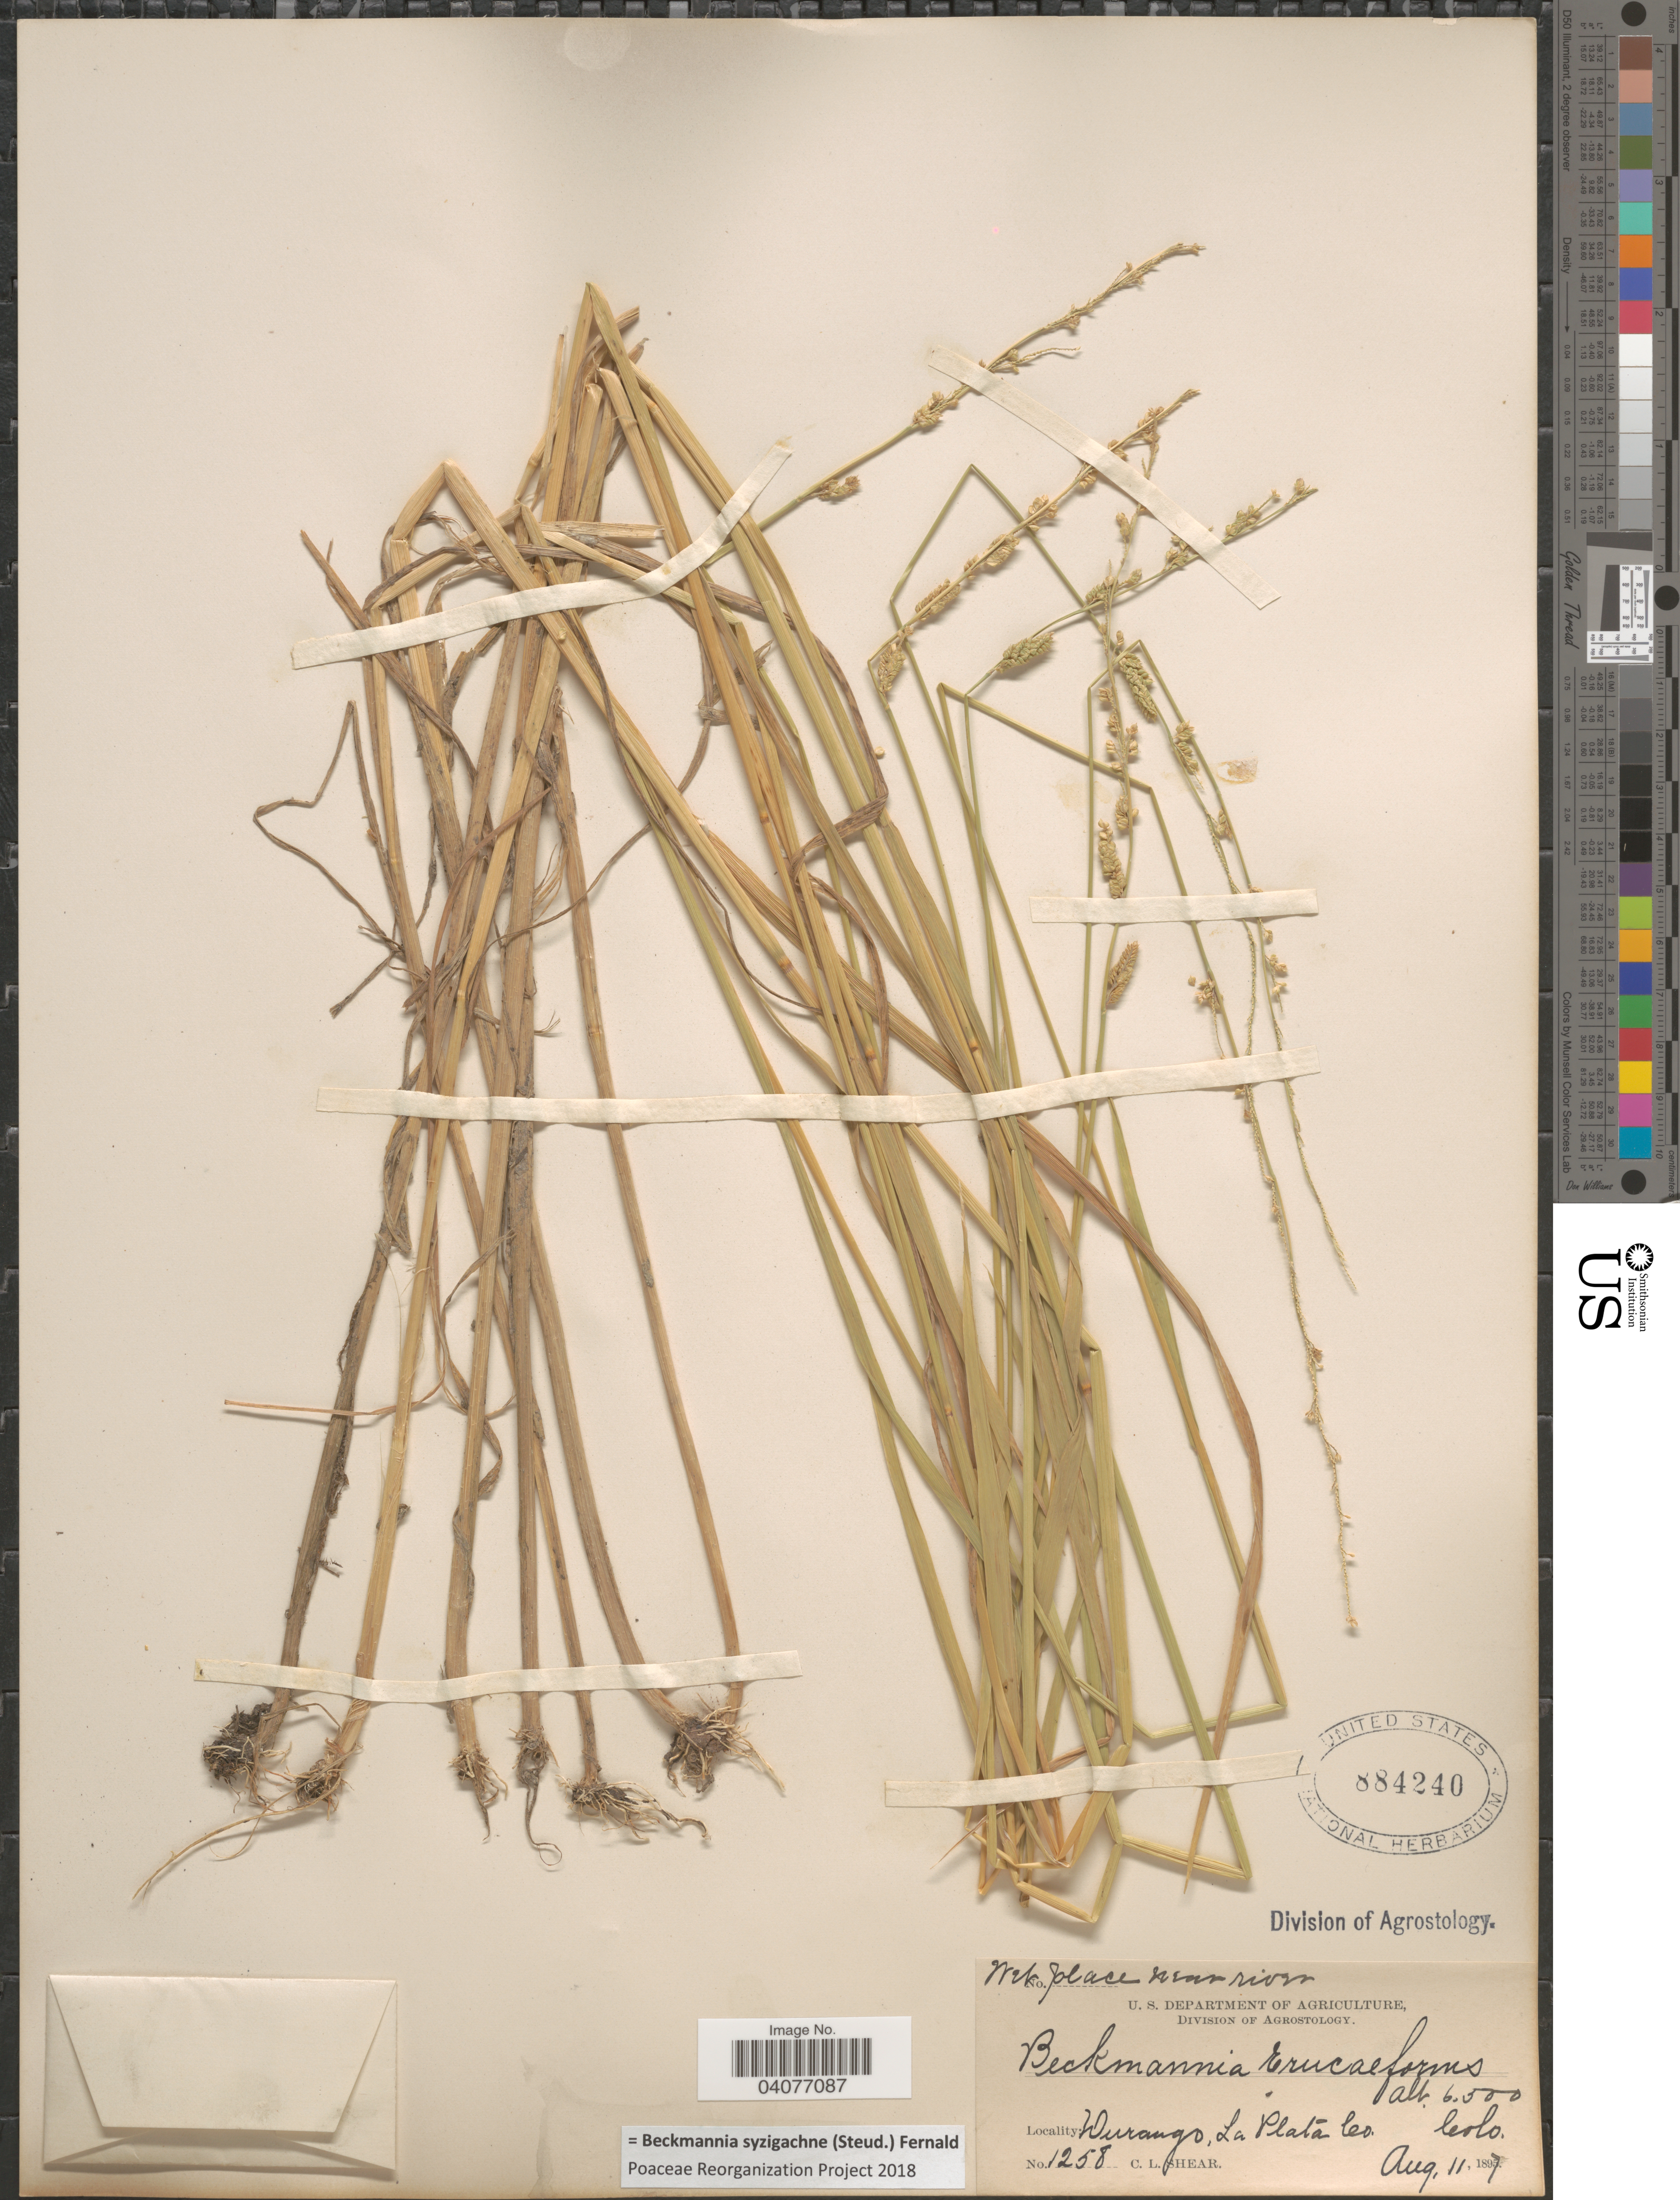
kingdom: Plantae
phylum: Tracheophyta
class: Liliopsida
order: Poales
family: Poaceae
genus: Beckmannia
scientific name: Beckmannia syzigachne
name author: (Steud.) Fernald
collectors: C. L. Shear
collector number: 1258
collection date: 1897-08-11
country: United States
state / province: Colorado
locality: Wet place near river. Durango, La Plata Co.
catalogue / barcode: US 884240